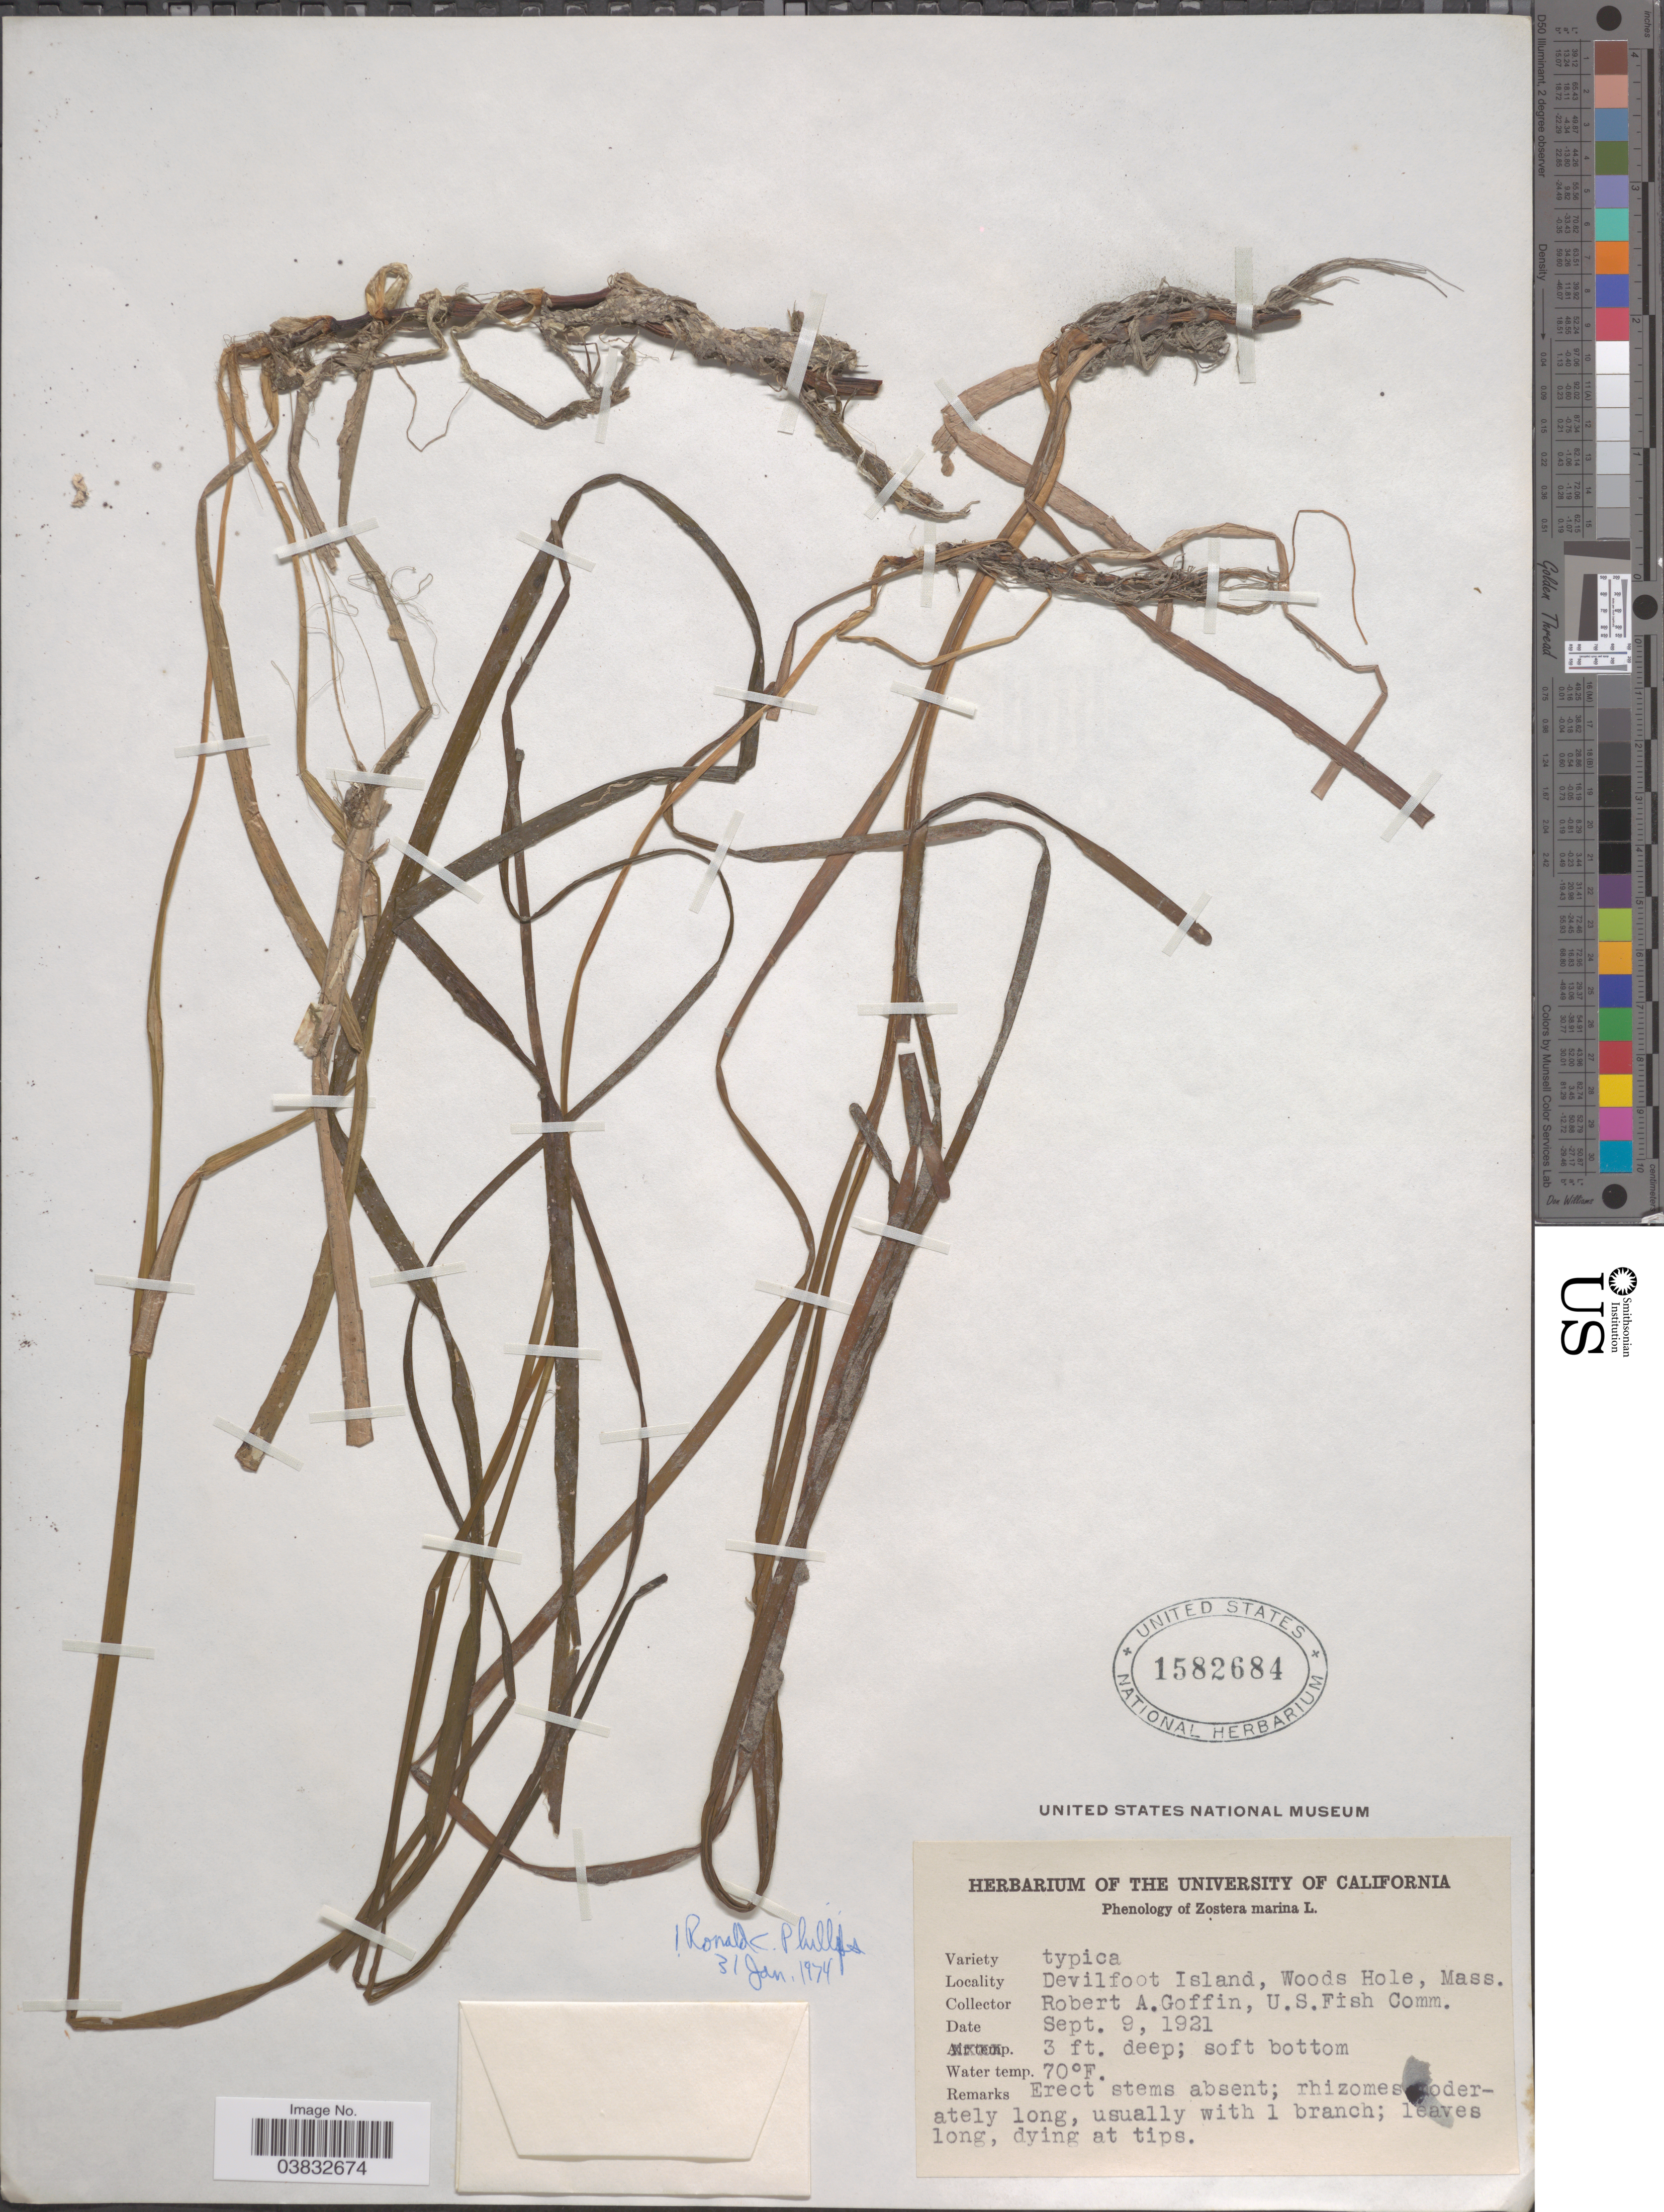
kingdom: Plantae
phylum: Tracheophyta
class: Liliopsida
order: Alismatales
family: Zosteraceae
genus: Zostera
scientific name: Zostera marina var. typica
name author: L.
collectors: R. Goffin & U.S. Fish Commission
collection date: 1921-09-09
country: United States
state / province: Massachusetts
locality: Devilfoot Island, Woods Hole.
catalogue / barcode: US 1582684